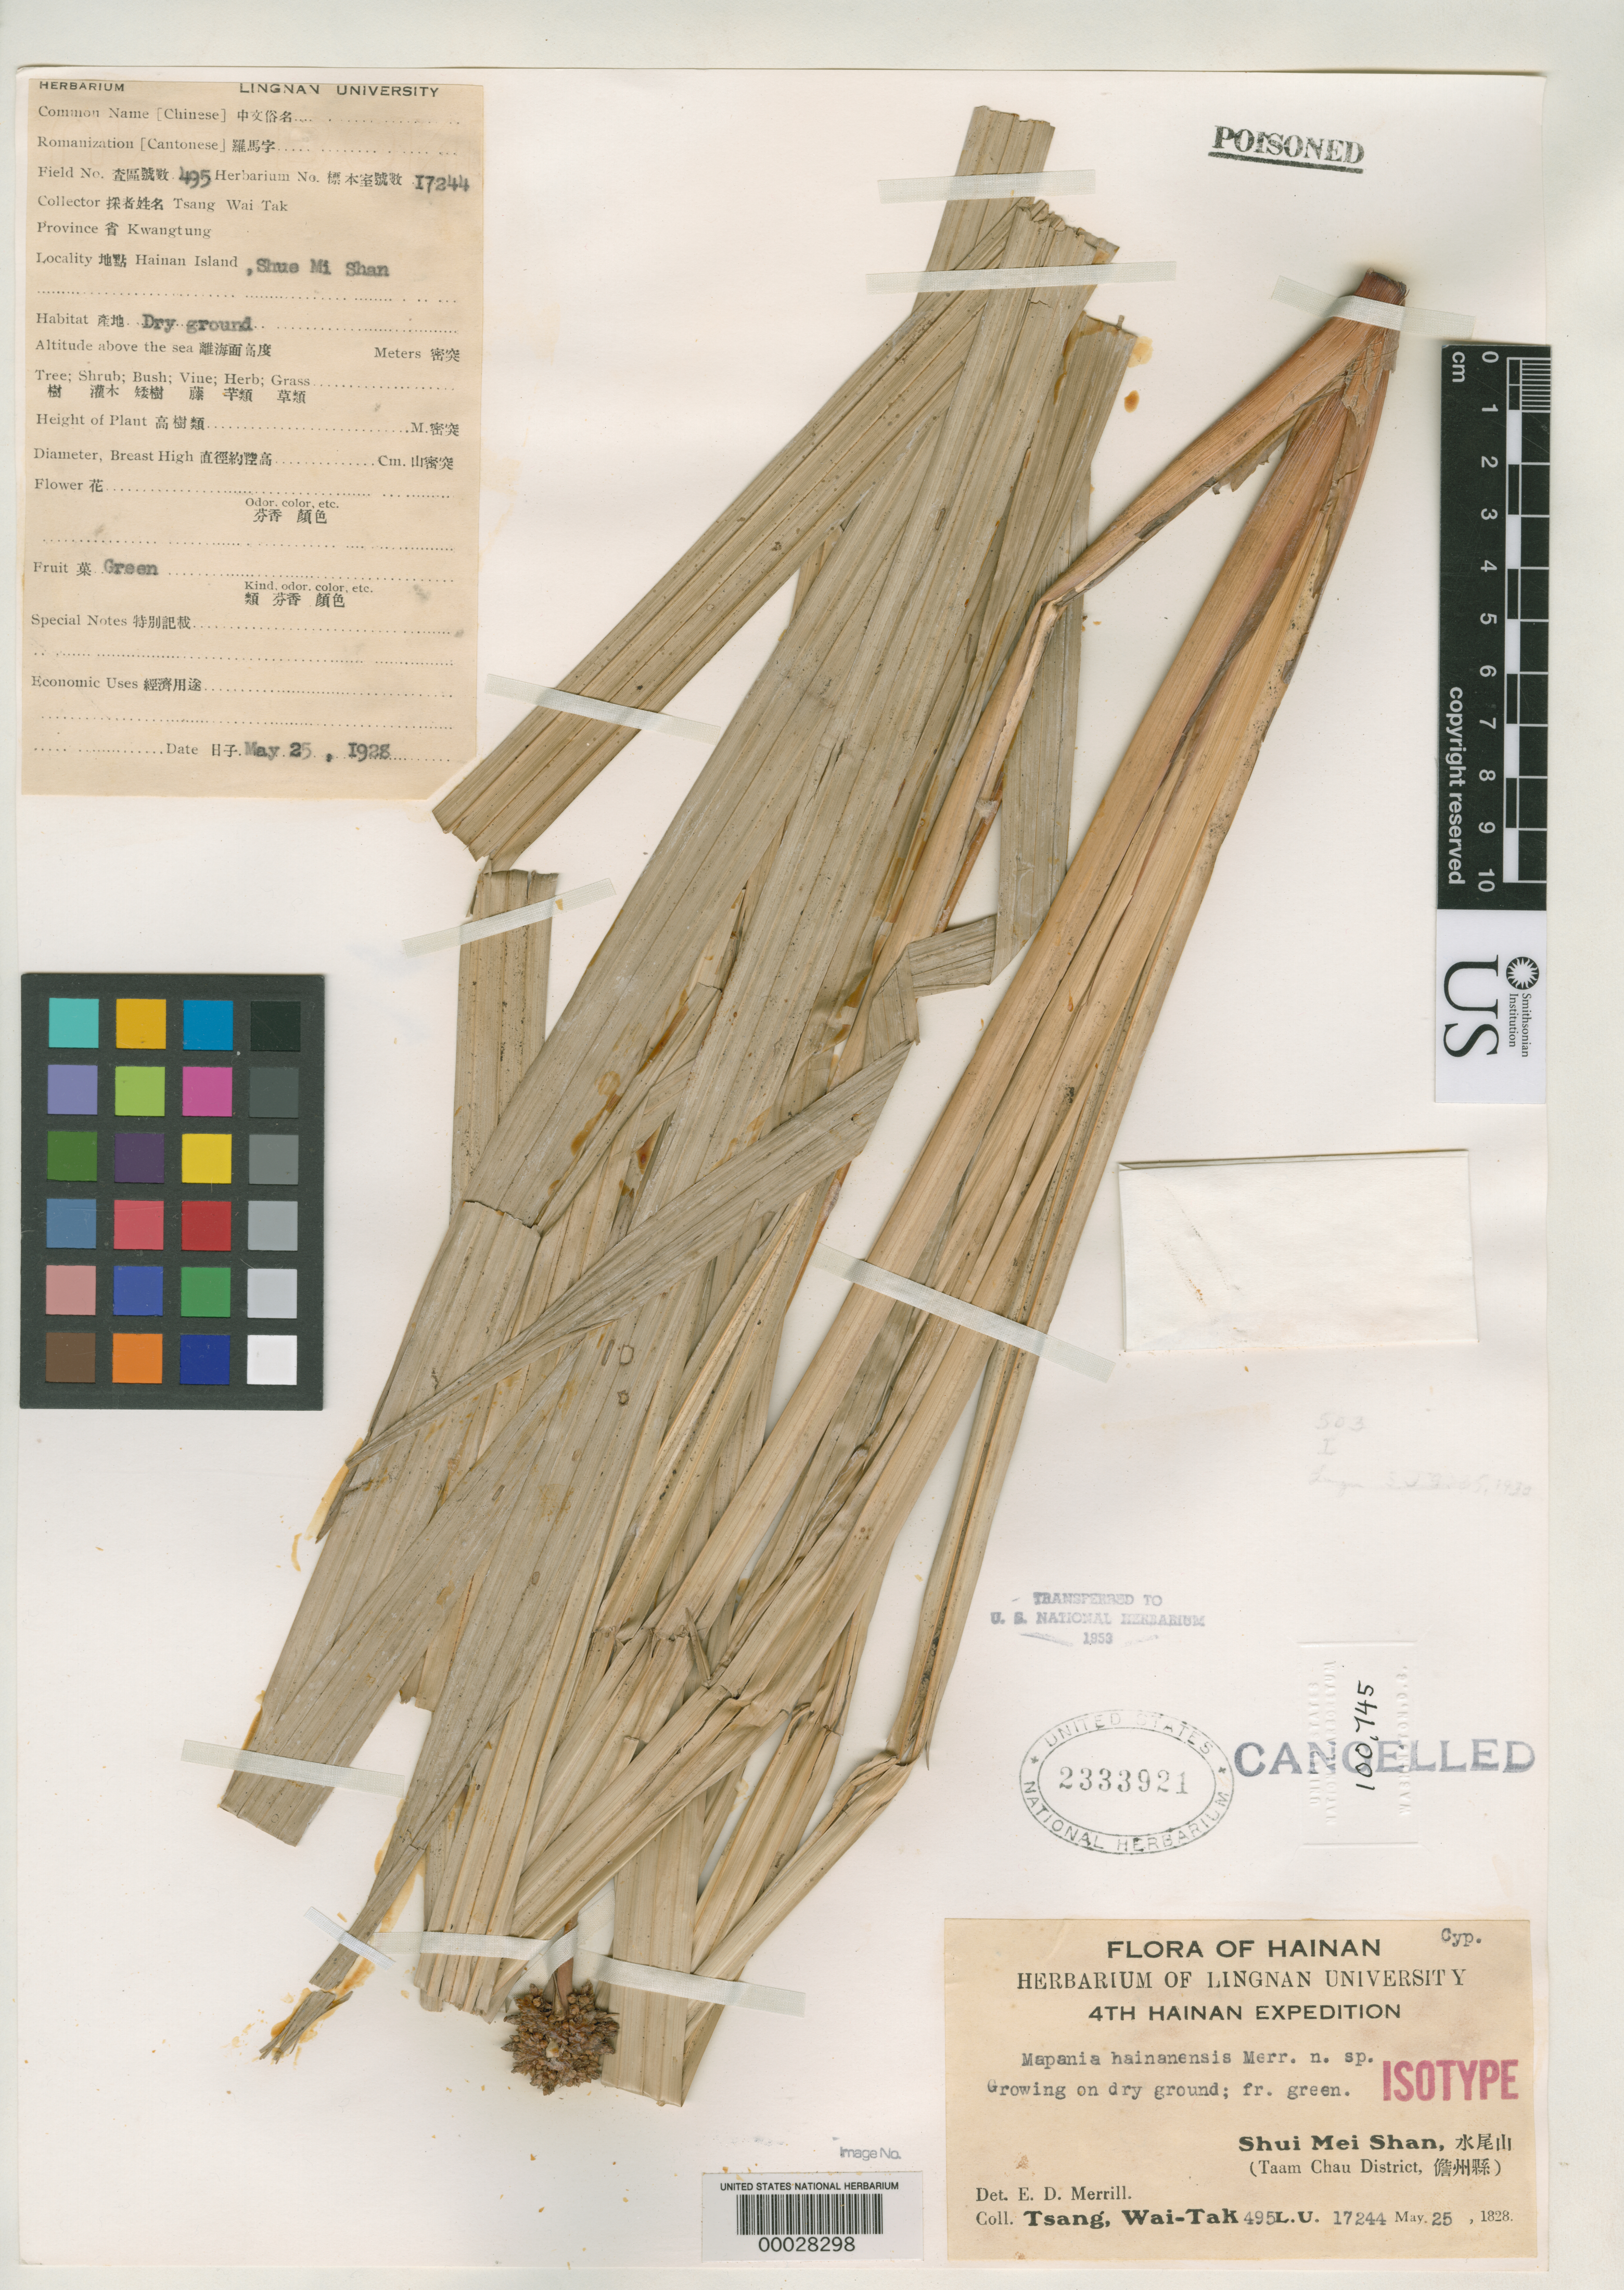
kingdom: Plantae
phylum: Tracheophyta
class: Liliopsida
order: Poales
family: Cyperaceae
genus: Mapania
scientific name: Mapania hainanensis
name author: Merr.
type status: Isotype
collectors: W. T. Tsang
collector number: Lingnan Univ. Hb. 17244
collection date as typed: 25 May 1928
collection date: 1928-05-25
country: China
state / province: Hainan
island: Hainan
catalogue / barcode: US 2333921